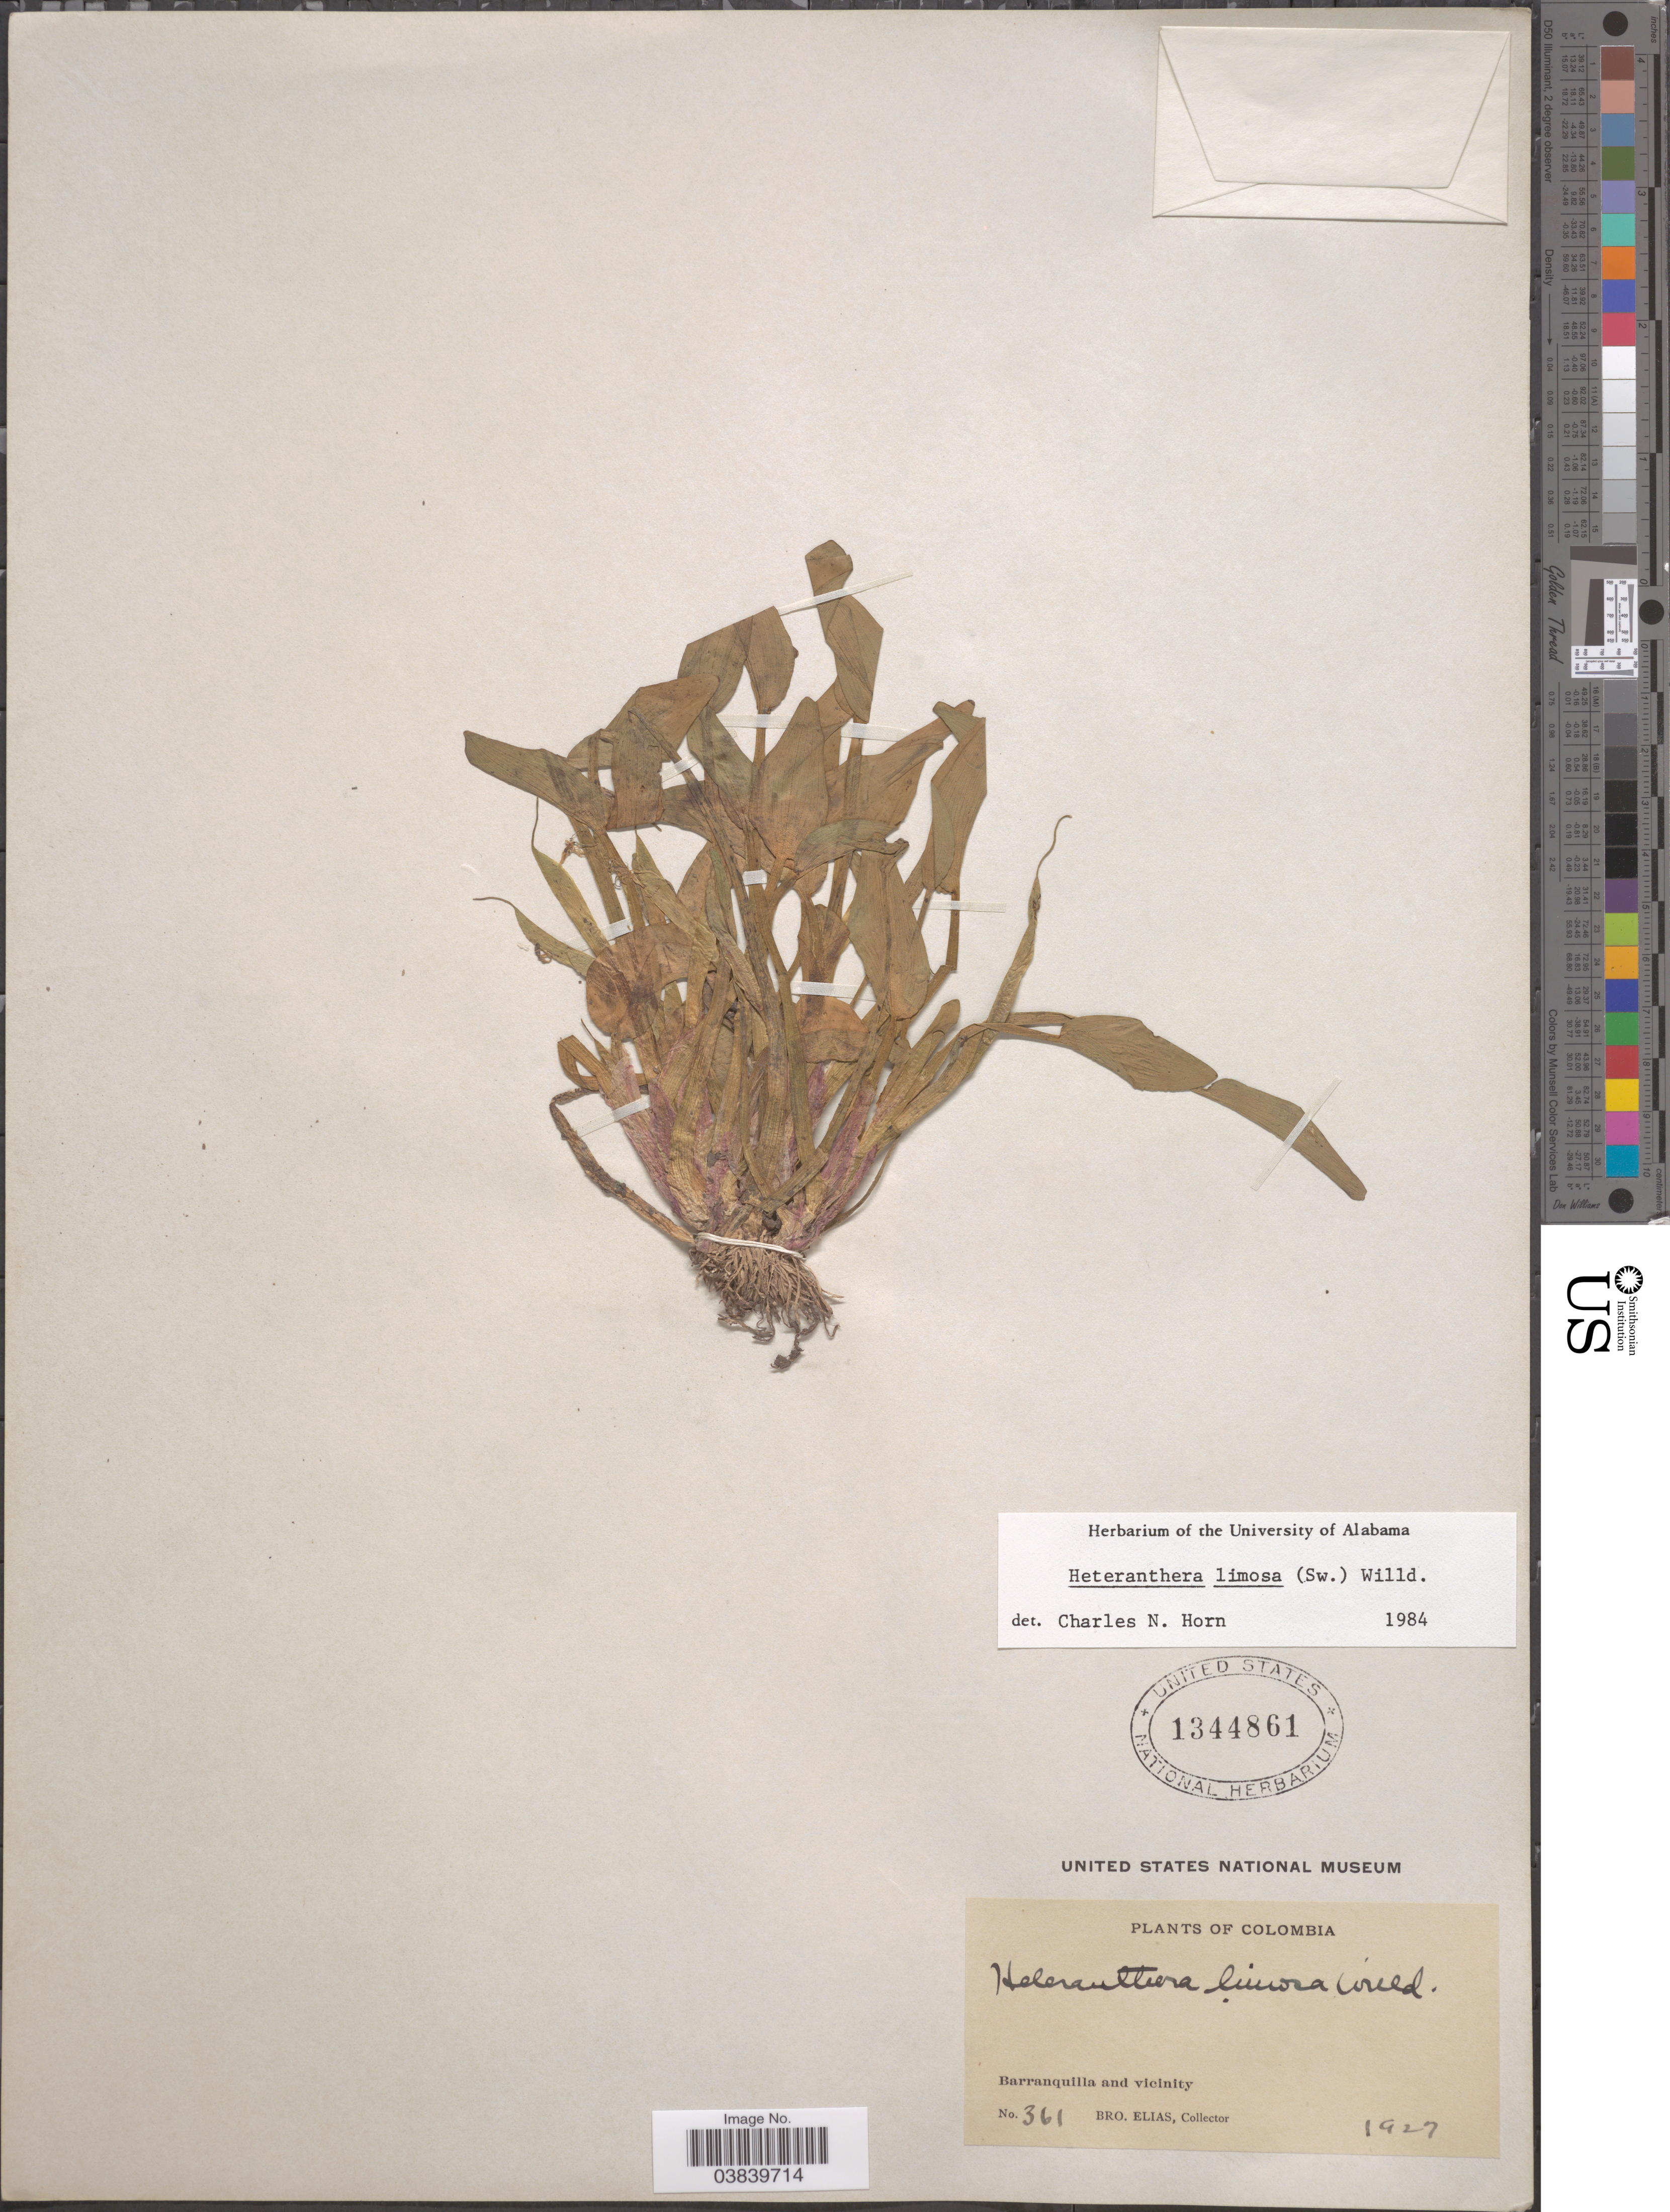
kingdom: Plantae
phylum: Tracheophyta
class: Liliopsida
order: Commelinales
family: Pontederiaceae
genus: Heteranthera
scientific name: Heteranthera limosa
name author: (Sw.) Willd.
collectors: Bro. Elias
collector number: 361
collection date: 1927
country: Colombia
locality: Barranquilla and vicinity.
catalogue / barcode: US 1344861